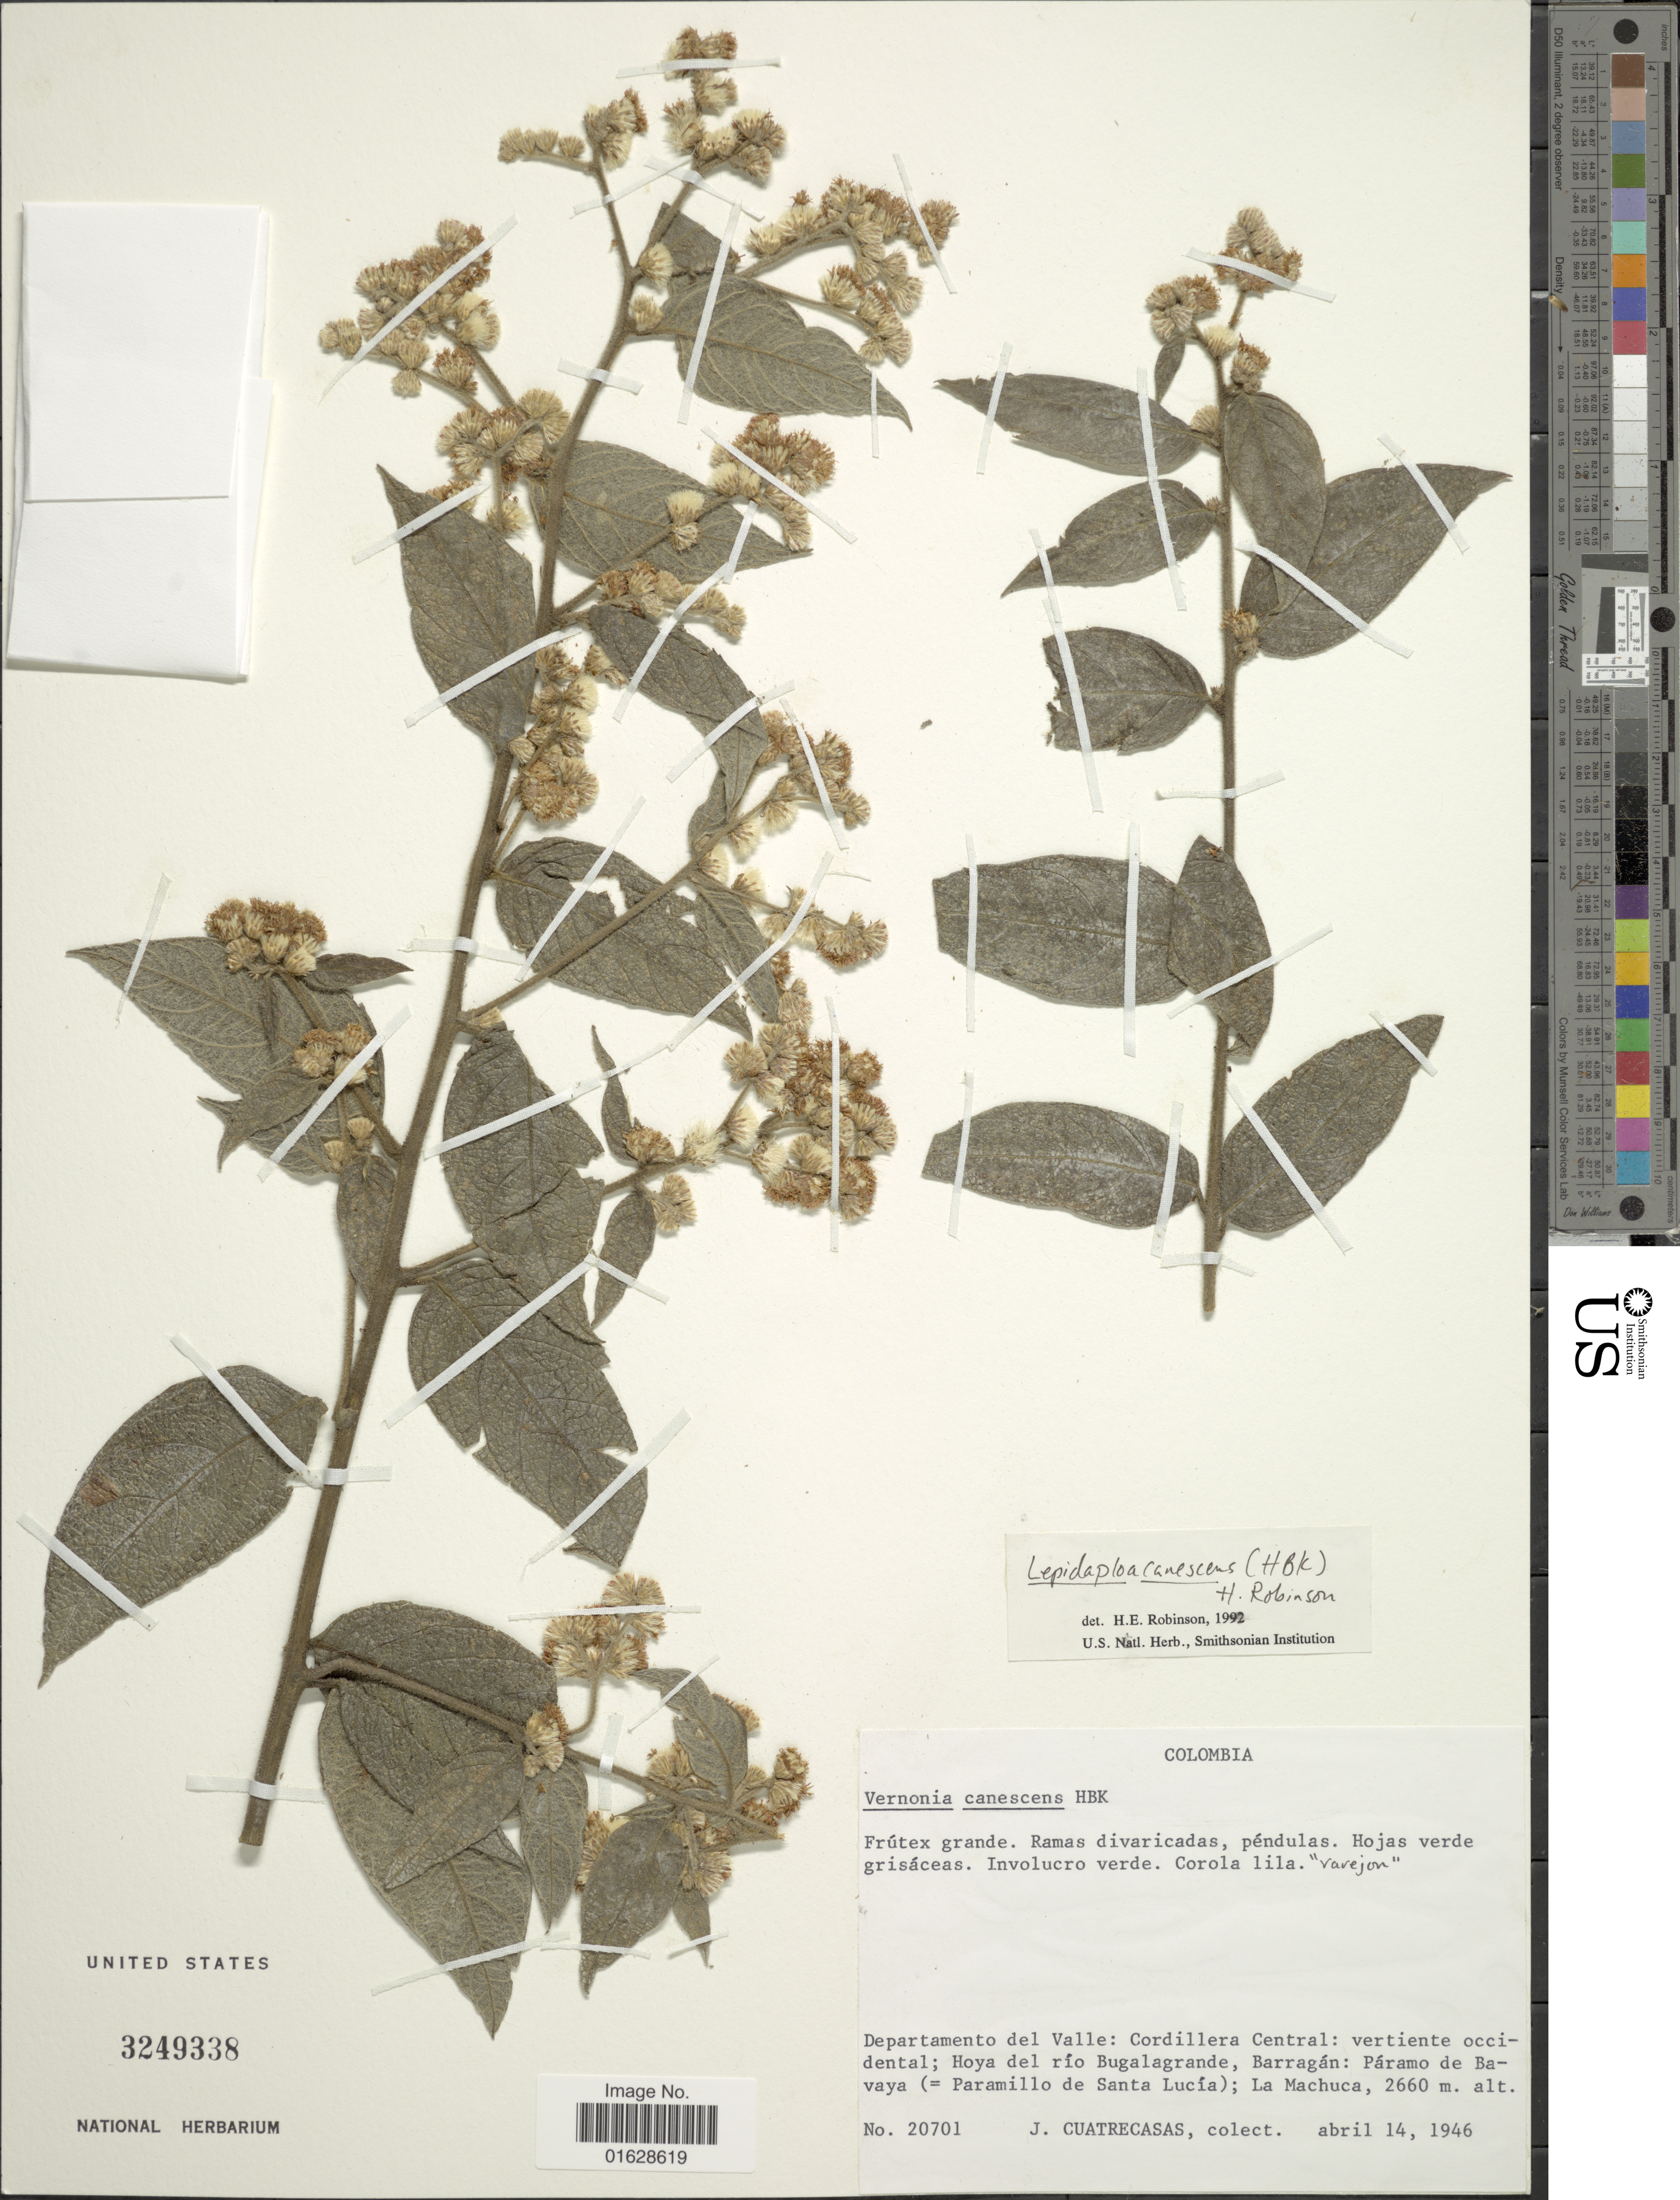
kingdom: Plantae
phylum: Tracheophyta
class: Magnoliopsida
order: Asterales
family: Asteraceae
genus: Lepidaploa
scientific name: Lepidaploa canescens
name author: (Kunth) H. Rob.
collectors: J. Cuatrecasas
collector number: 20701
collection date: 1946-04-14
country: Colombia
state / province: Valle del Cauca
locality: Colombia. Departamento del Valle: Cordillera Central: vertiente occidental; hoya del rio Bugalagrande, Barragan: Paramo de Bavaya ( = Paramillo de Santa Lucia); La Machuca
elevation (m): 2660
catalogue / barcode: US 3249338